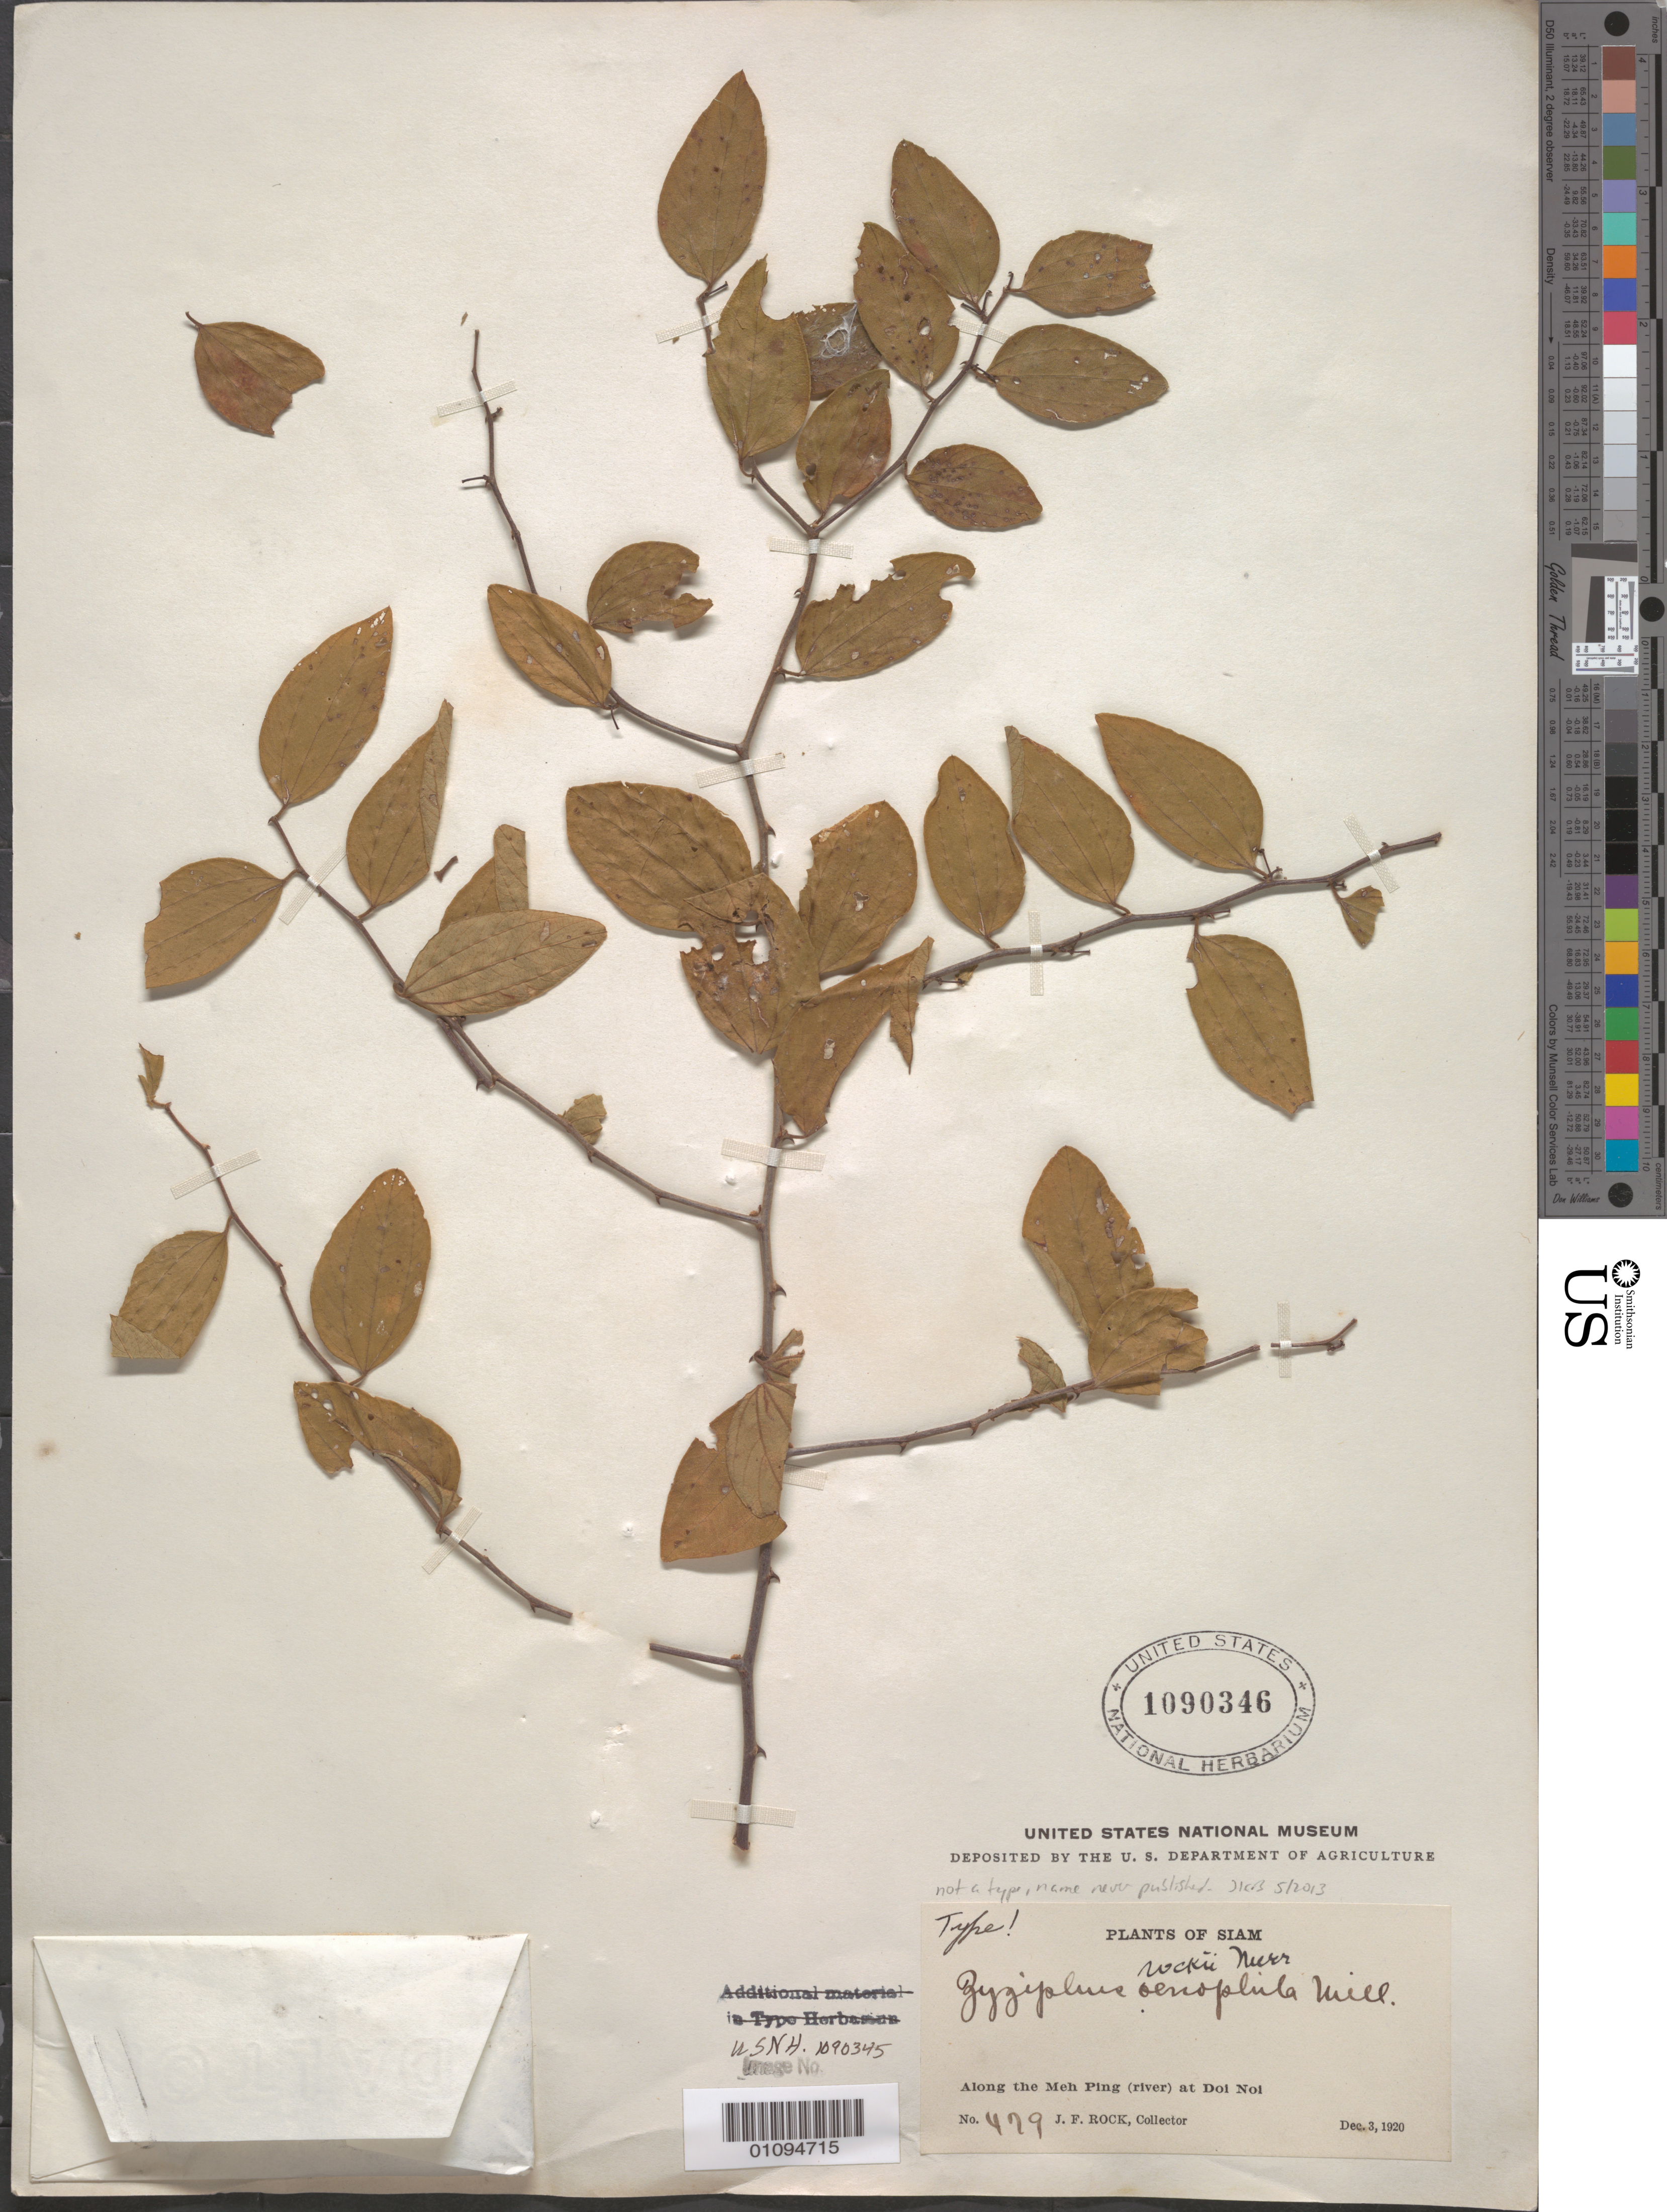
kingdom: Plantae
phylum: Tracheophyta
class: Magnoliopsida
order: Rosales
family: Rhamnaceae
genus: Ziziphus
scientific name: Ziziphus oenopolia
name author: (L.) Mill.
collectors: J. F. Rock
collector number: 479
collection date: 1920-12-03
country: Thailand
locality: Along the Meh Ping (river) at Doi Noi, Siam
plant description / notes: Specimen annotated as "Type" of "Zyziphus rockii Merr."; name apparently never published.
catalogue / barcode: US 1090346